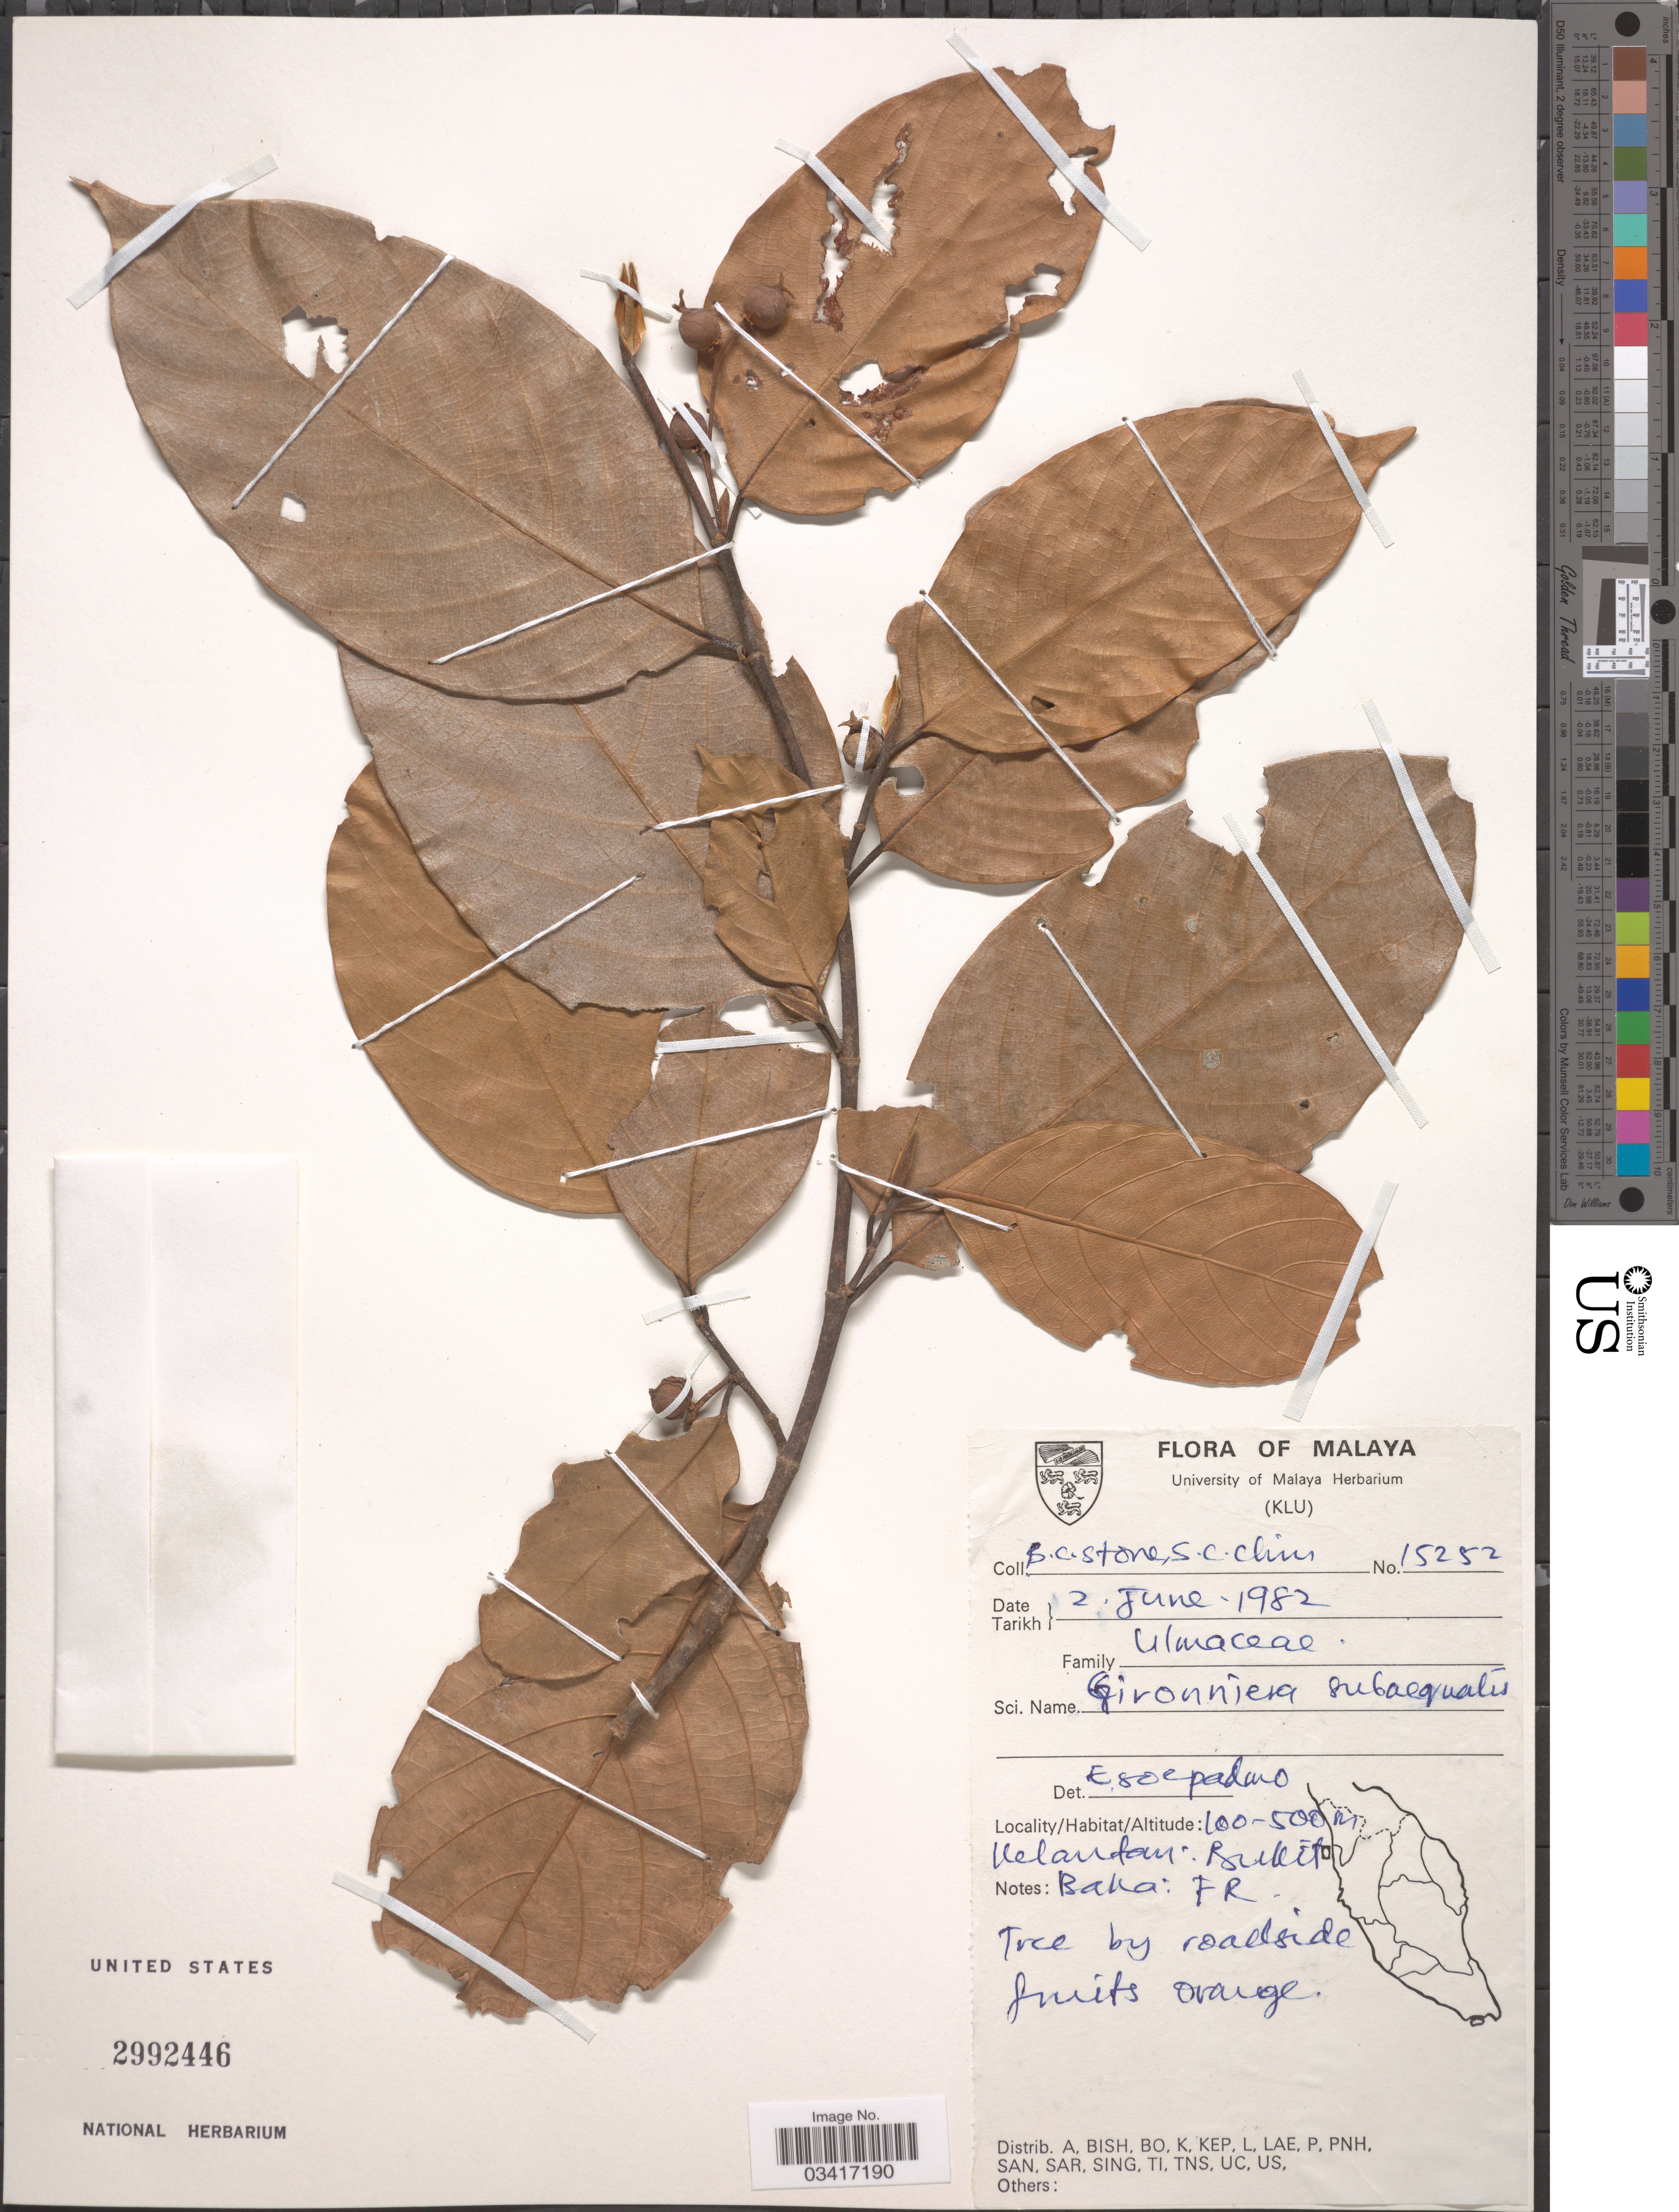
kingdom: Plantae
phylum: Tracheophyta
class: Magnoliopsida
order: Rosales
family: Cannabaceae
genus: Gironniera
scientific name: Gironniera subaequalis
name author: Planch.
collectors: B. C. Stone & S. Chin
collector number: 15252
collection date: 1982-06-02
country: Malaysia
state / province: Kelantan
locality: Malaya. Bukit.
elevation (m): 100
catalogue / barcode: US 2992446